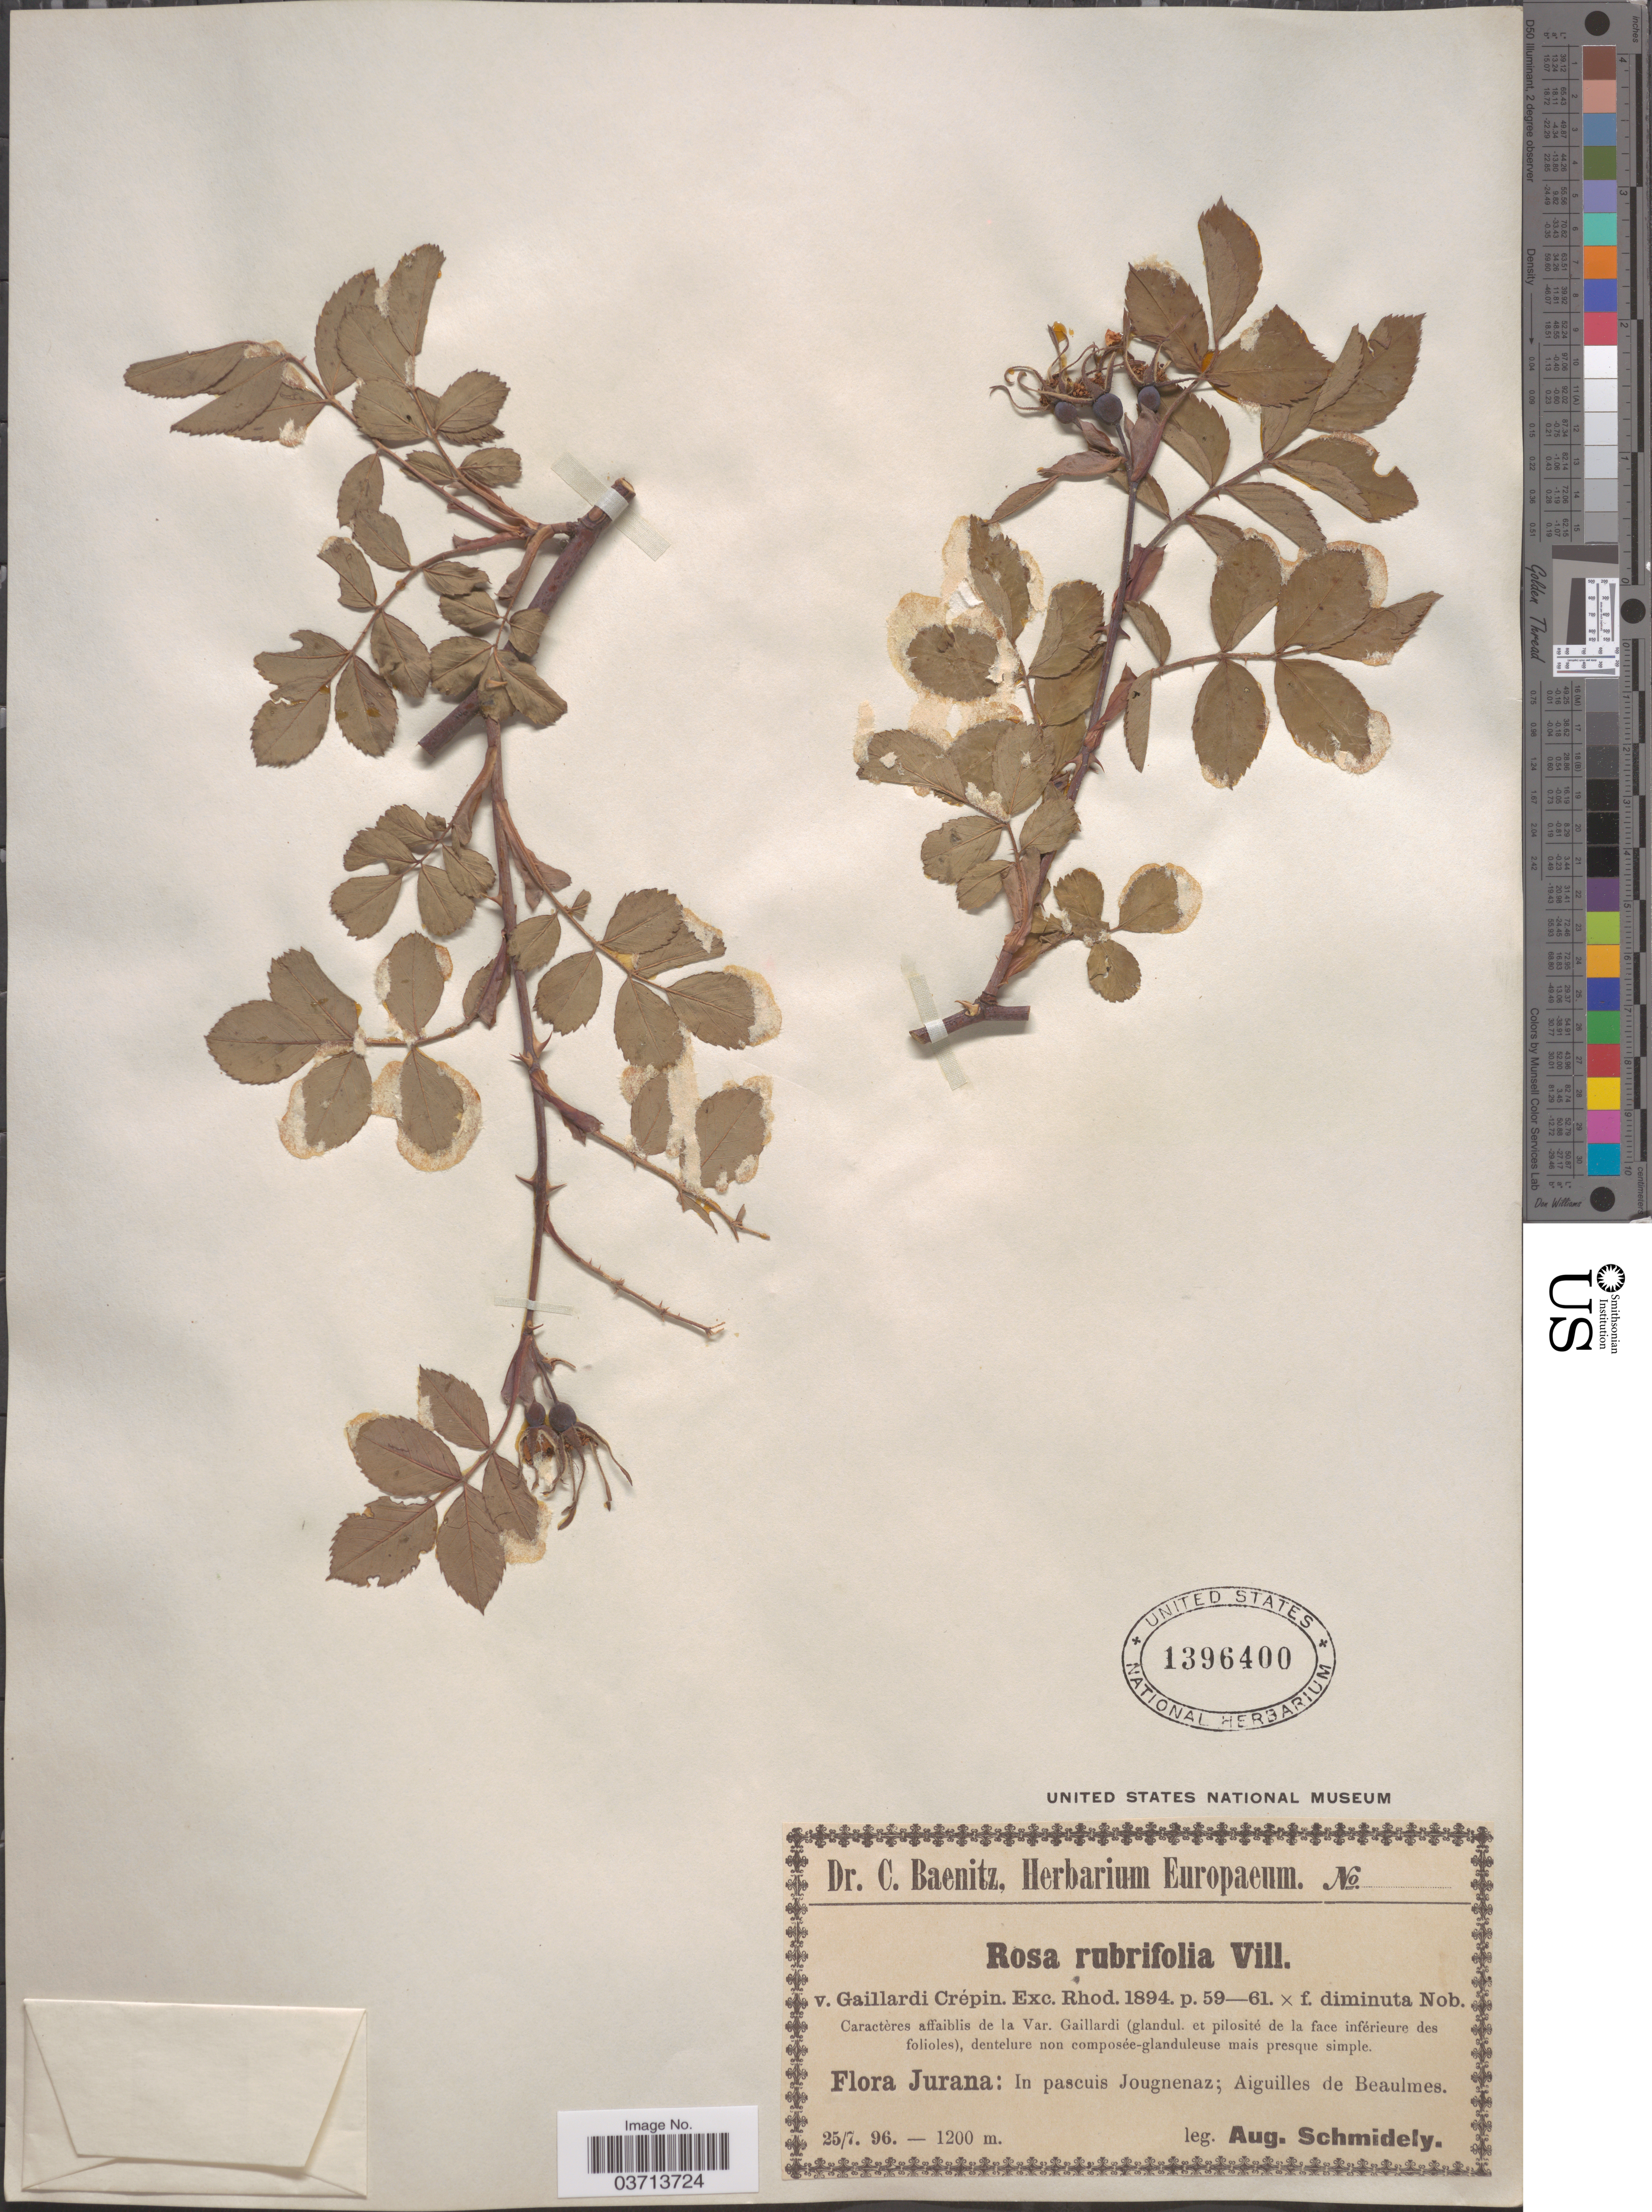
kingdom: Plantae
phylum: Tracheophyta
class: Magnoliopsida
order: Rosales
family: Rosaceae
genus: Rosa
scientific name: Rosa rubrifolia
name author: Vill.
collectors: A. Schmidely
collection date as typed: Transcribed d/m/y: 25/7/96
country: Switzerland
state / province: Jura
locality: Jurana: In pascuis Jougnenaz; Aiguilles de Beaulmes.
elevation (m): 1200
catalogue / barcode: US 1396400